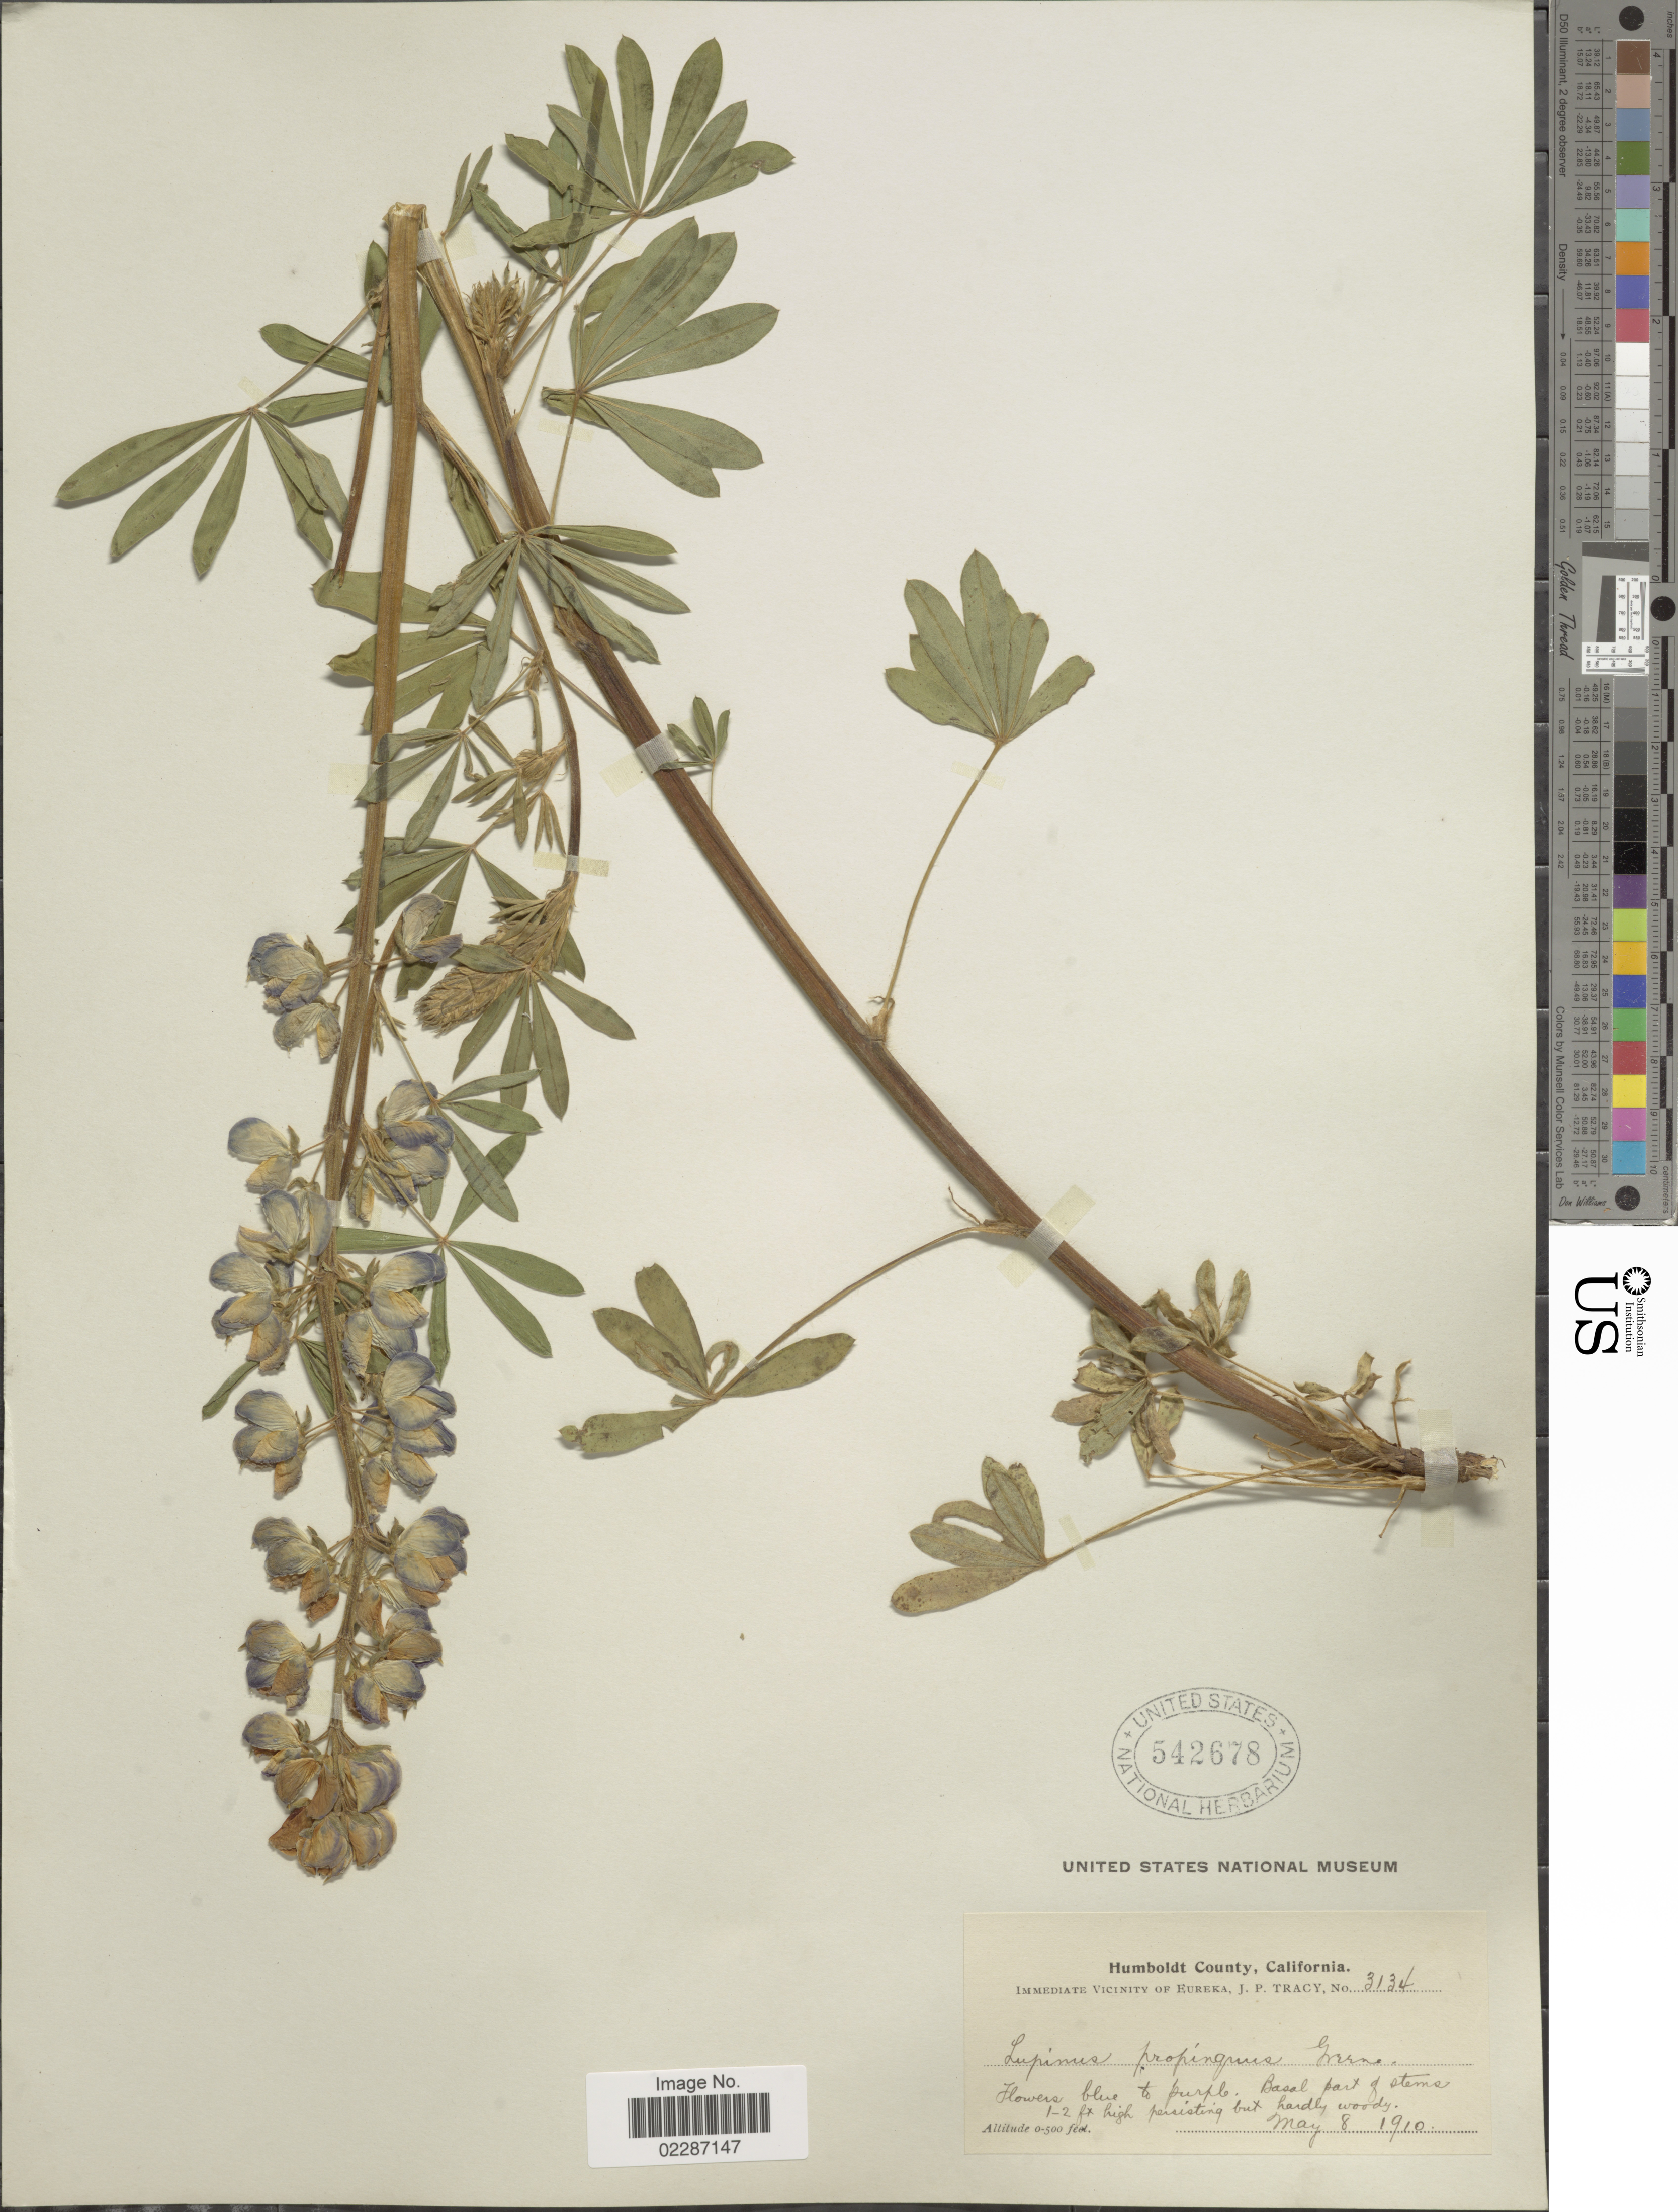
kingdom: Plantae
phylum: Tracheophyta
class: Magnoliopsida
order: Fabales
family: Fabaceae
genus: Lupinus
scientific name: Lupinus propinquus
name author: Greene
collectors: J. Tracy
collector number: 3134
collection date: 1910-05-08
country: United States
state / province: California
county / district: Humboldt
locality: Humboldt County, vicinity of Eureka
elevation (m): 0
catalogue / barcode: US 542678